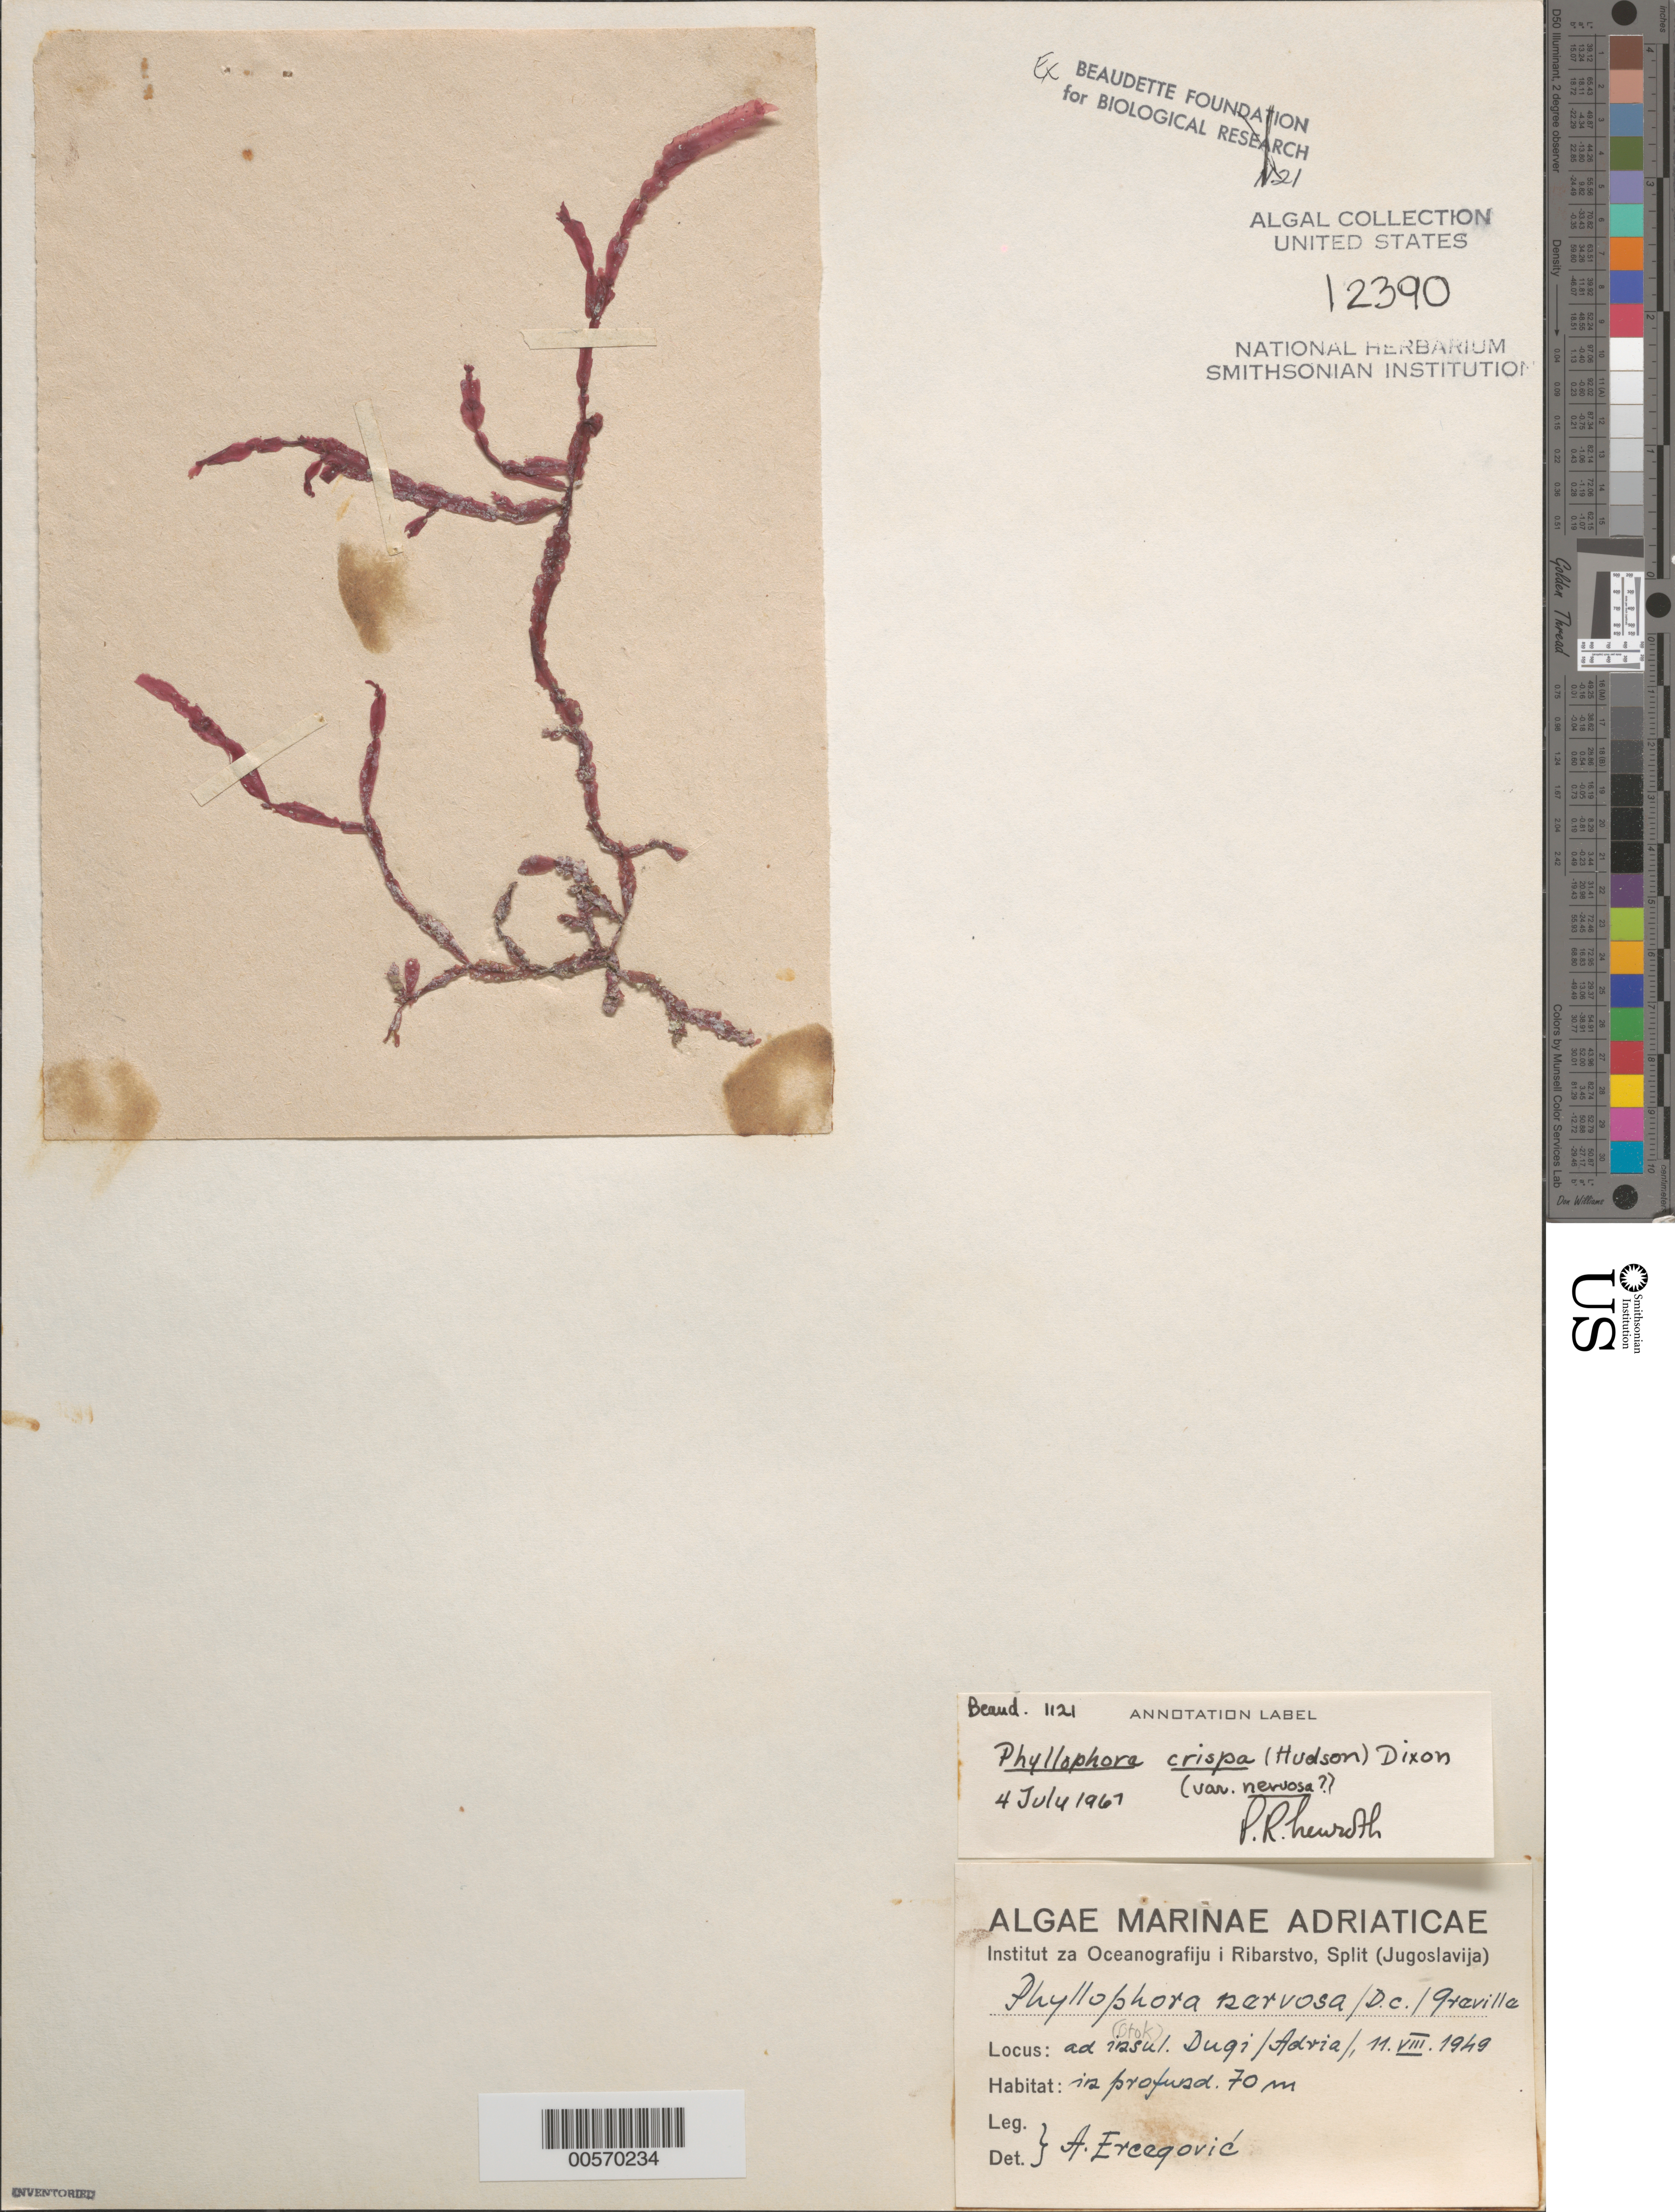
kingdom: Plantae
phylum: Rhodophyta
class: Florideophyceae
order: Gigartinales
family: Phyllophoraceae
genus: Phyllophora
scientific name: Phyllophora crispa var. nervosa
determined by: Newroth, P. R.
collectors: A. Ercegovic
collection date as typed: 11 Aug 1949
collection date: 1949-08-11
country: Croatia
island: Dugi Otok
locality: Adriatic Sea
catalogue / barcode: US 12390